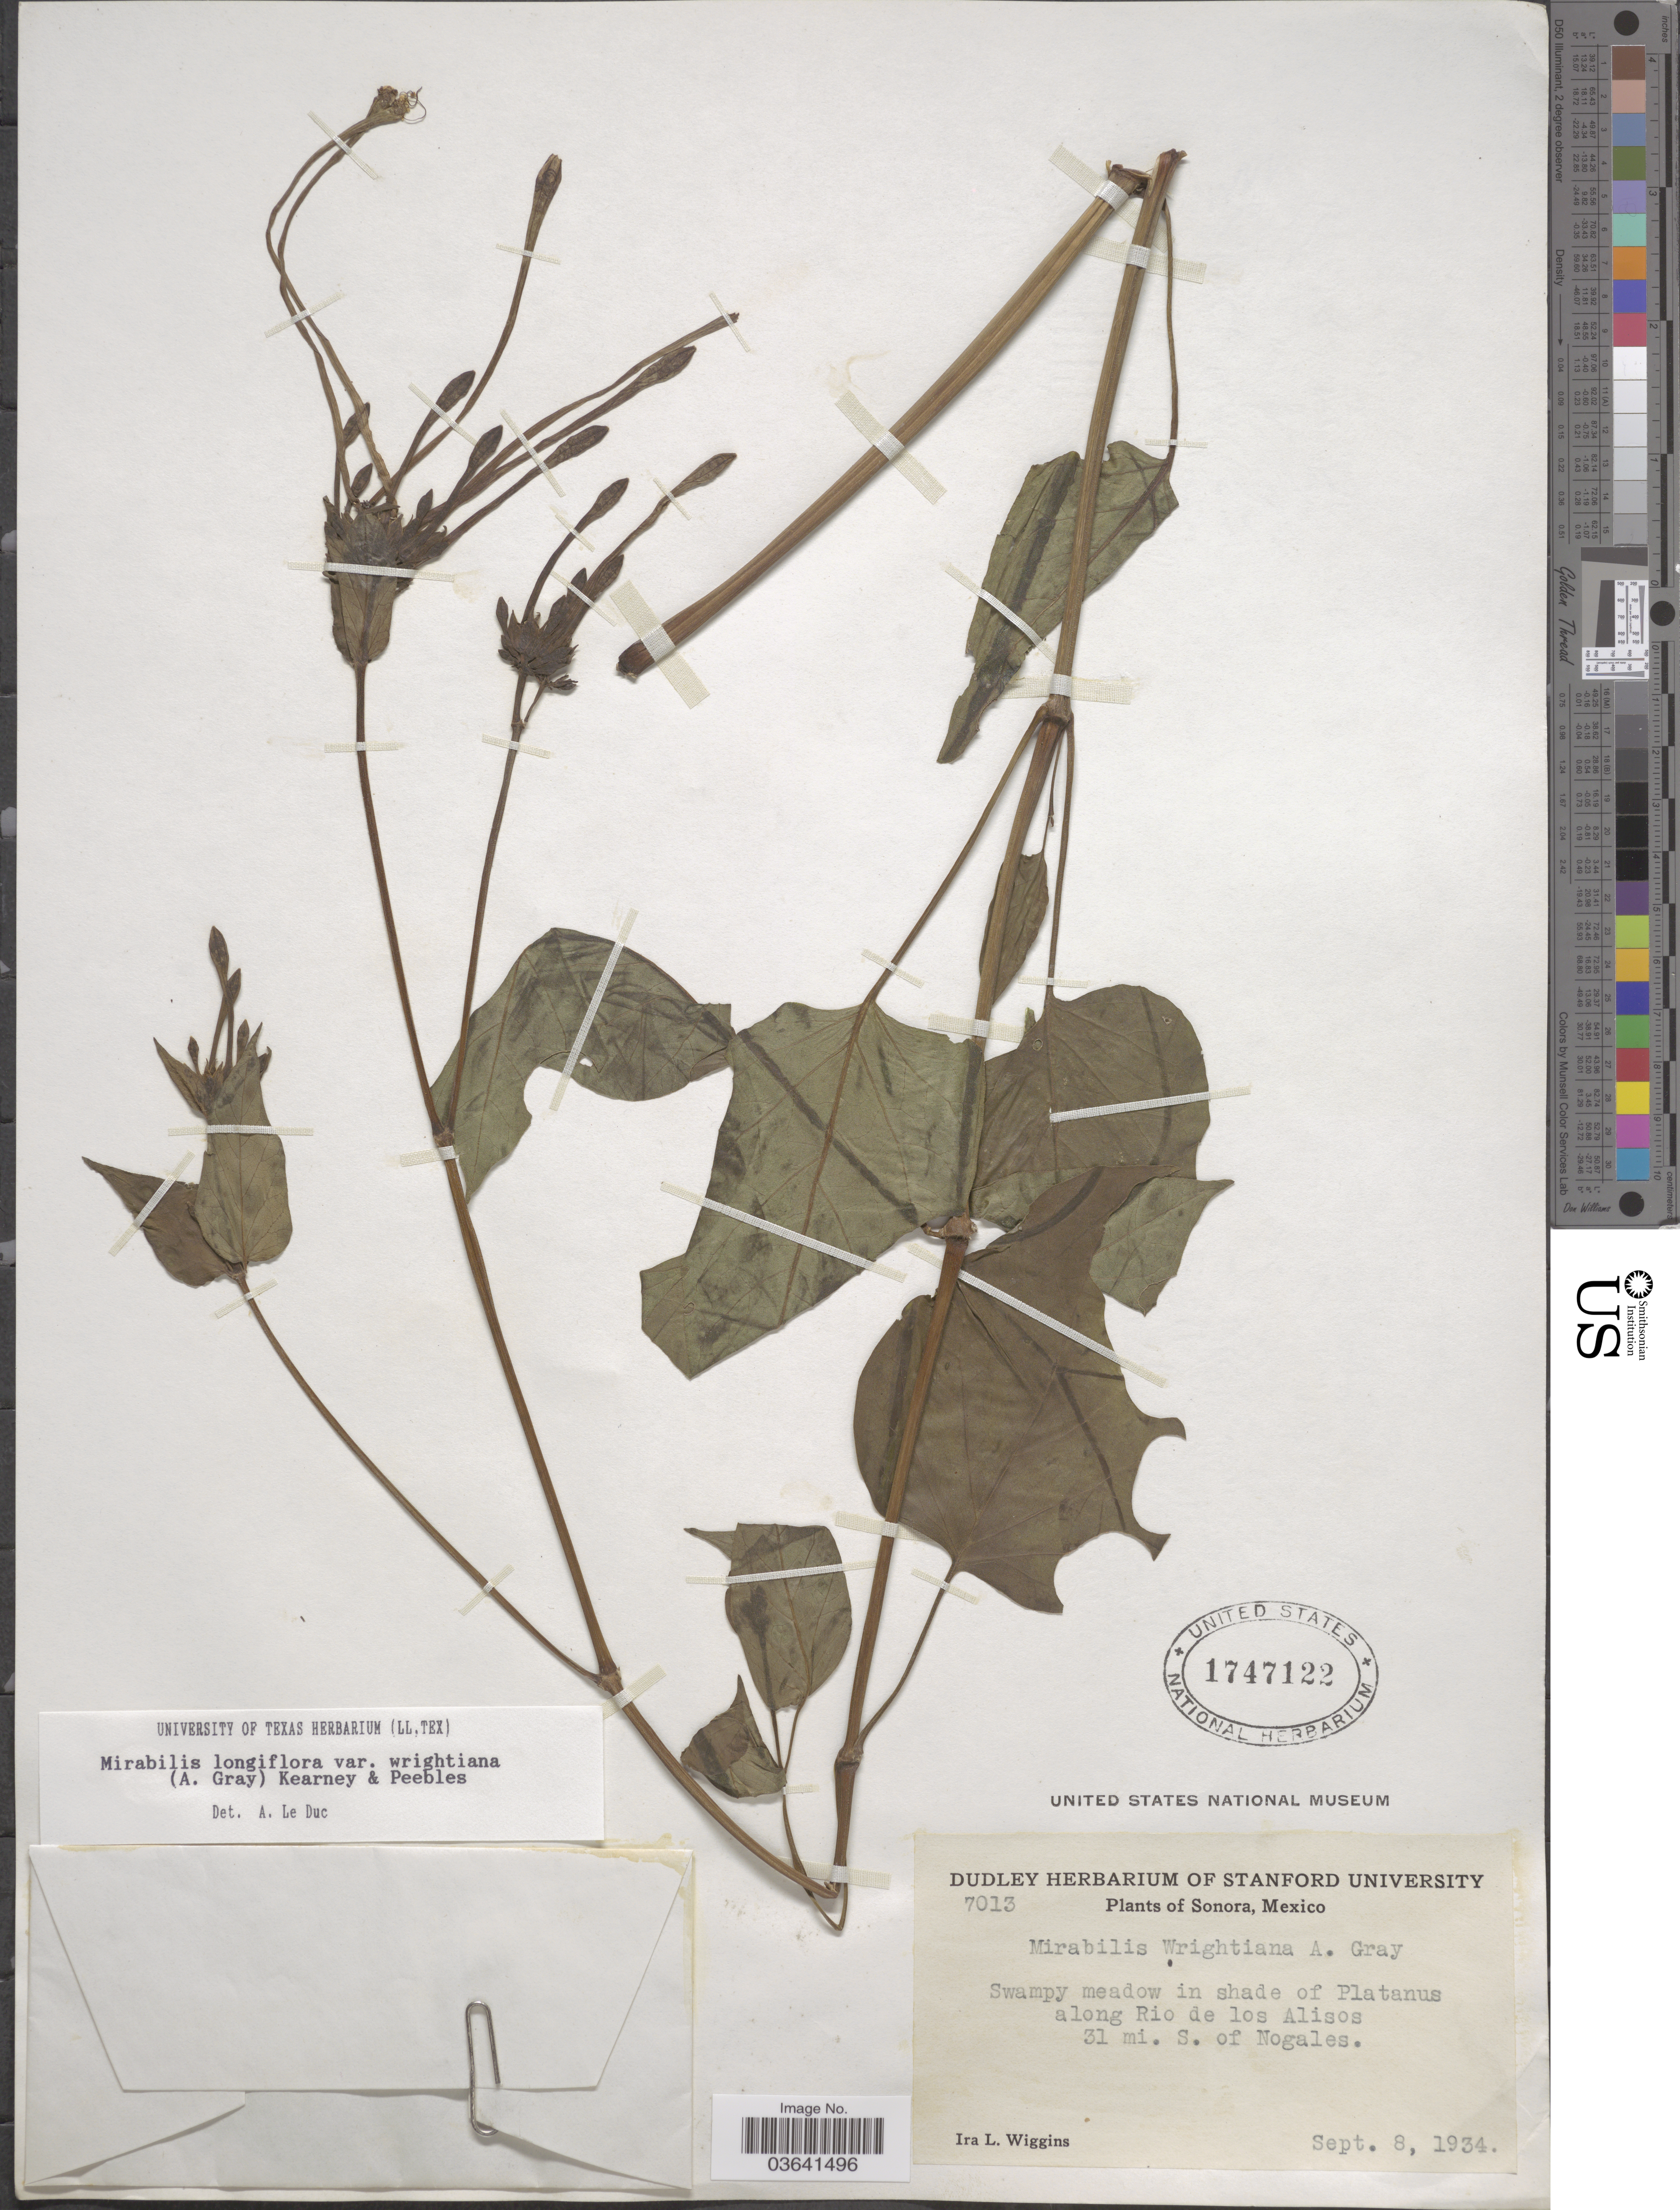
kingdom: Plantae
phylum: Tracheophyta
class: Magnoliopsida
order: Caryophyllales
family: Nyctaginaceae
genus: Mirabilis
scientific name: Mirabilis longiflora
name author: L.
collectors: I. L. Wiggins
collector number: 7013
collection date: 1934-09-08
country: Mexico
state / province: Sonora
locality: Swampy meadow in shade of Platanus along Rio de los Alisos. 31 mi. S. of Nogales.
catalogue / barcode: US 1747122